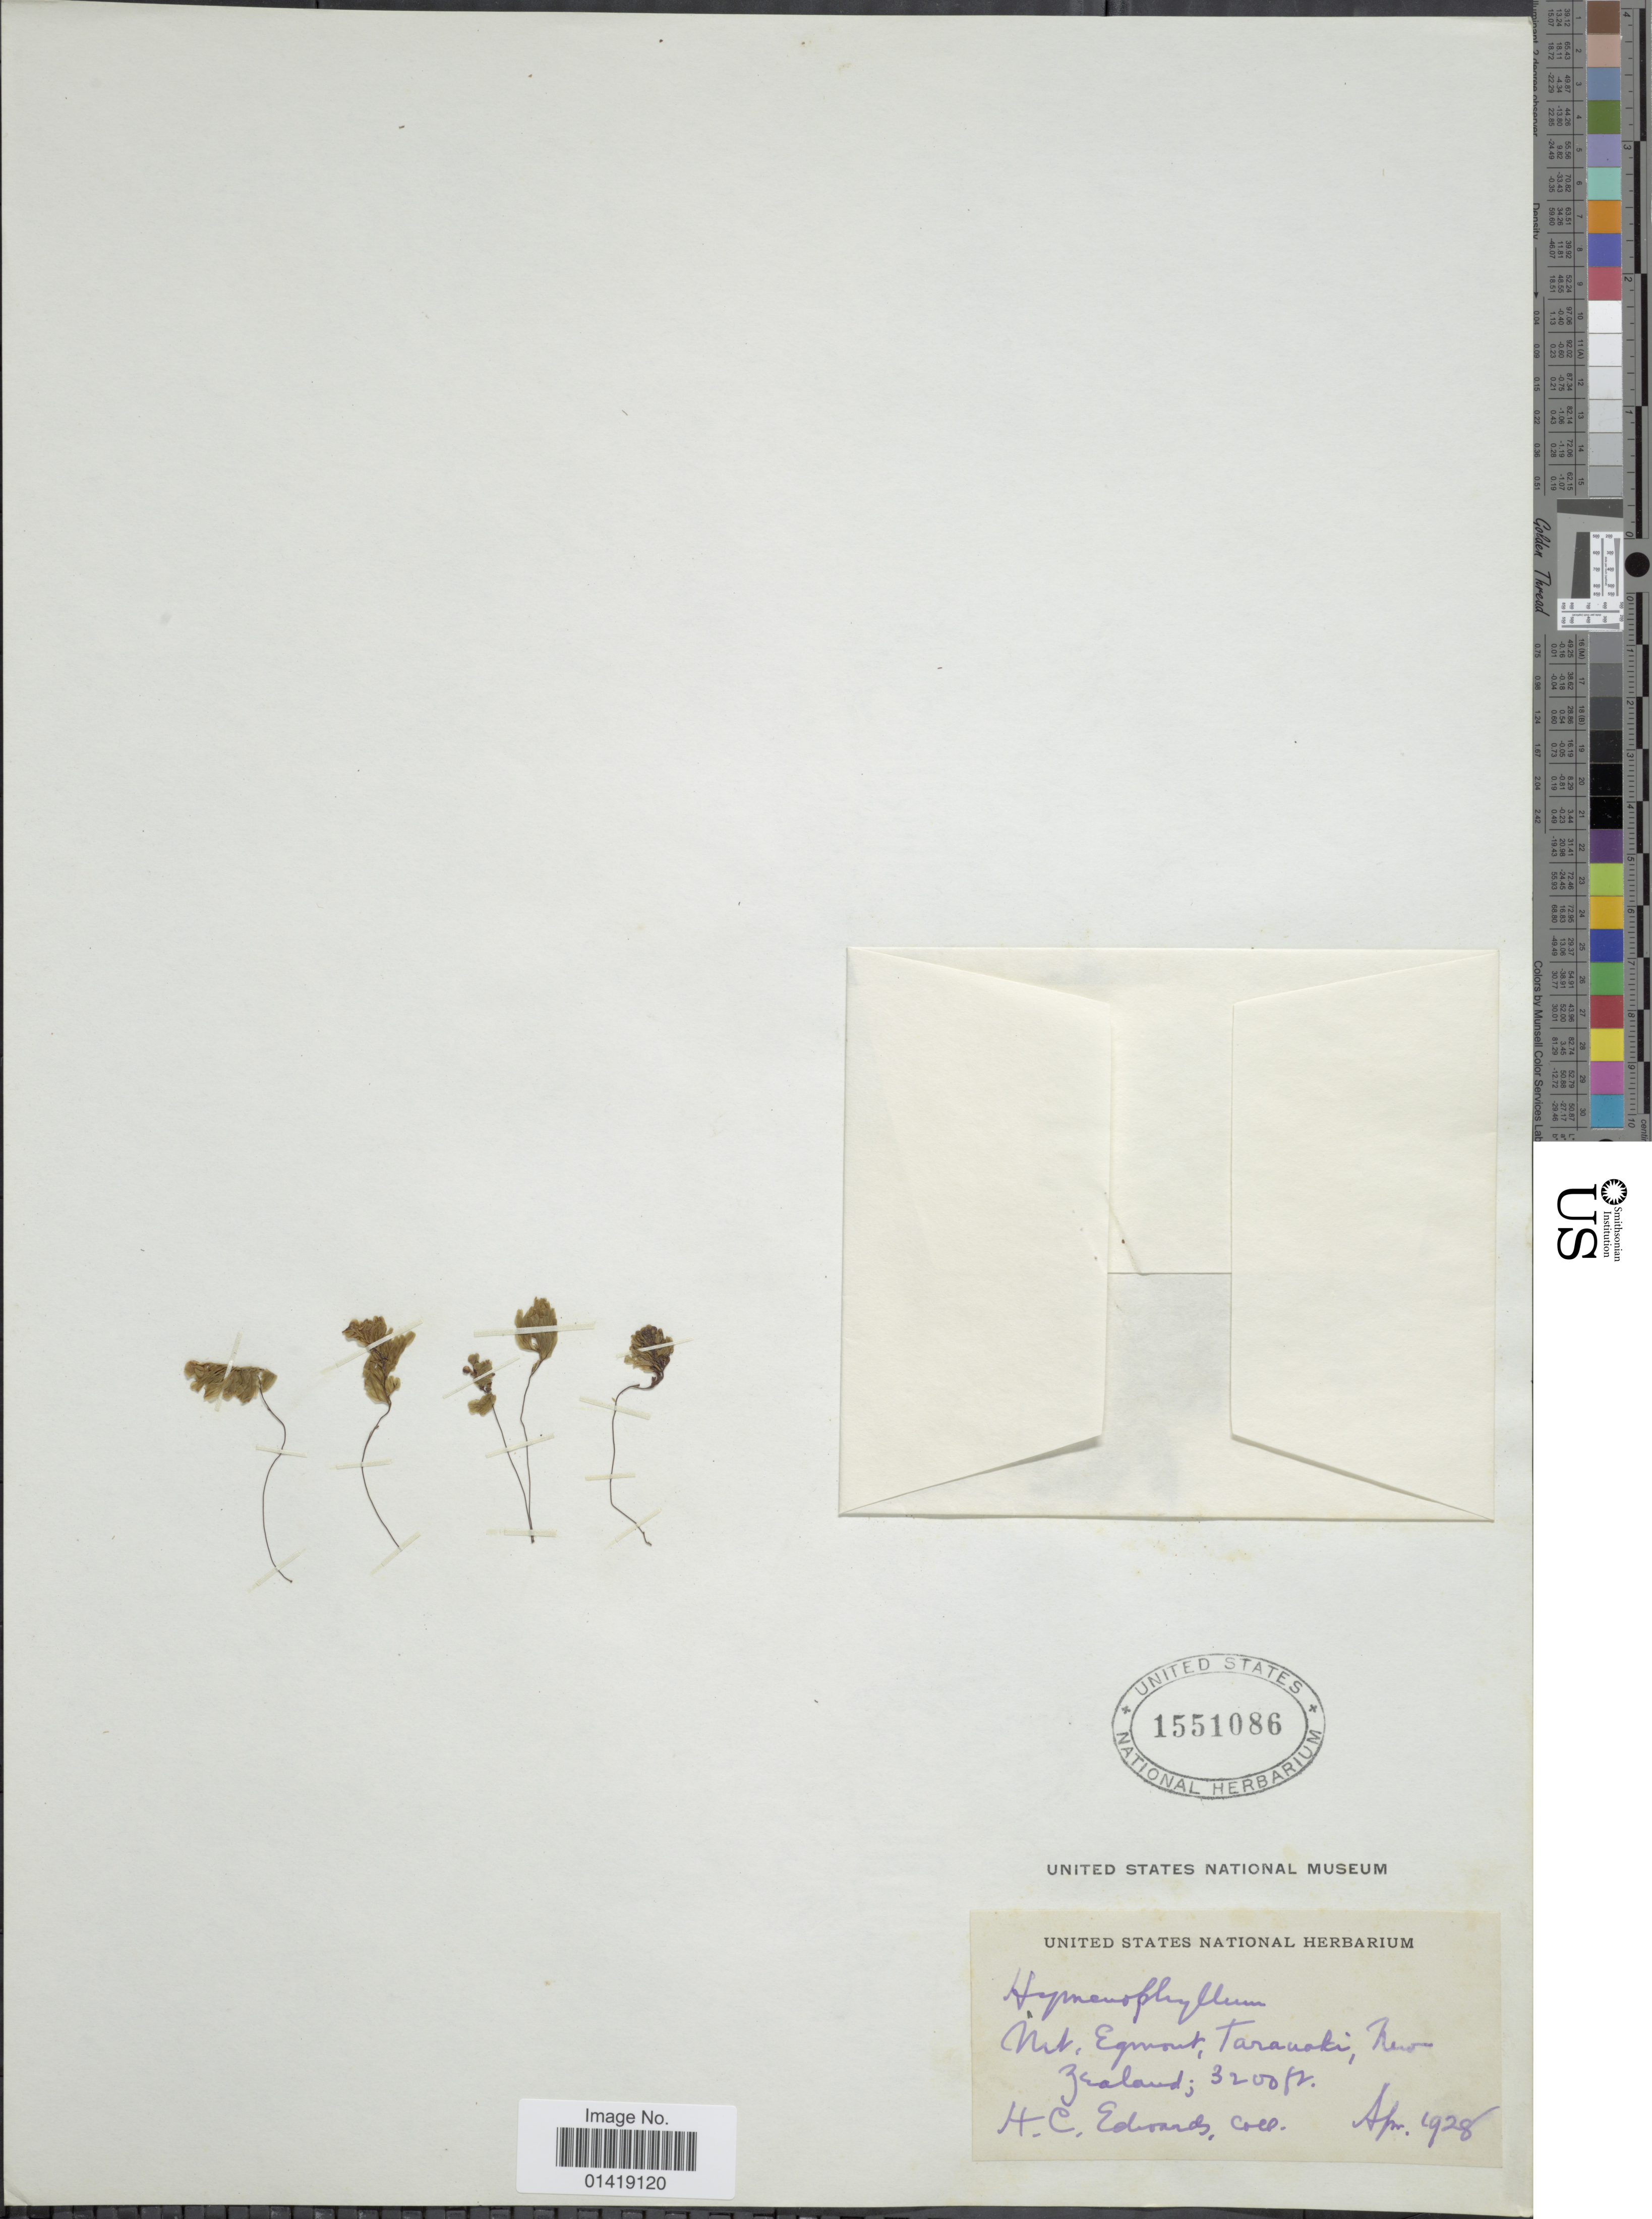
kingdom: Plantae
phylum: Tracheophyta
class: Polypodiopsida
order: Hymenophyllales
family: Hymenophyllaceae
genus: Hymenophyllum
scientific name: Hymenophyllum rarum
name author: R. Br.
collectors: H. Edwards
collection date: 1928-04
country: New Zealand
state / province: Taranaki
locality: Mt. Egmont Taranaki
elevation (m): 975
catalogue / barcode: US 1551086